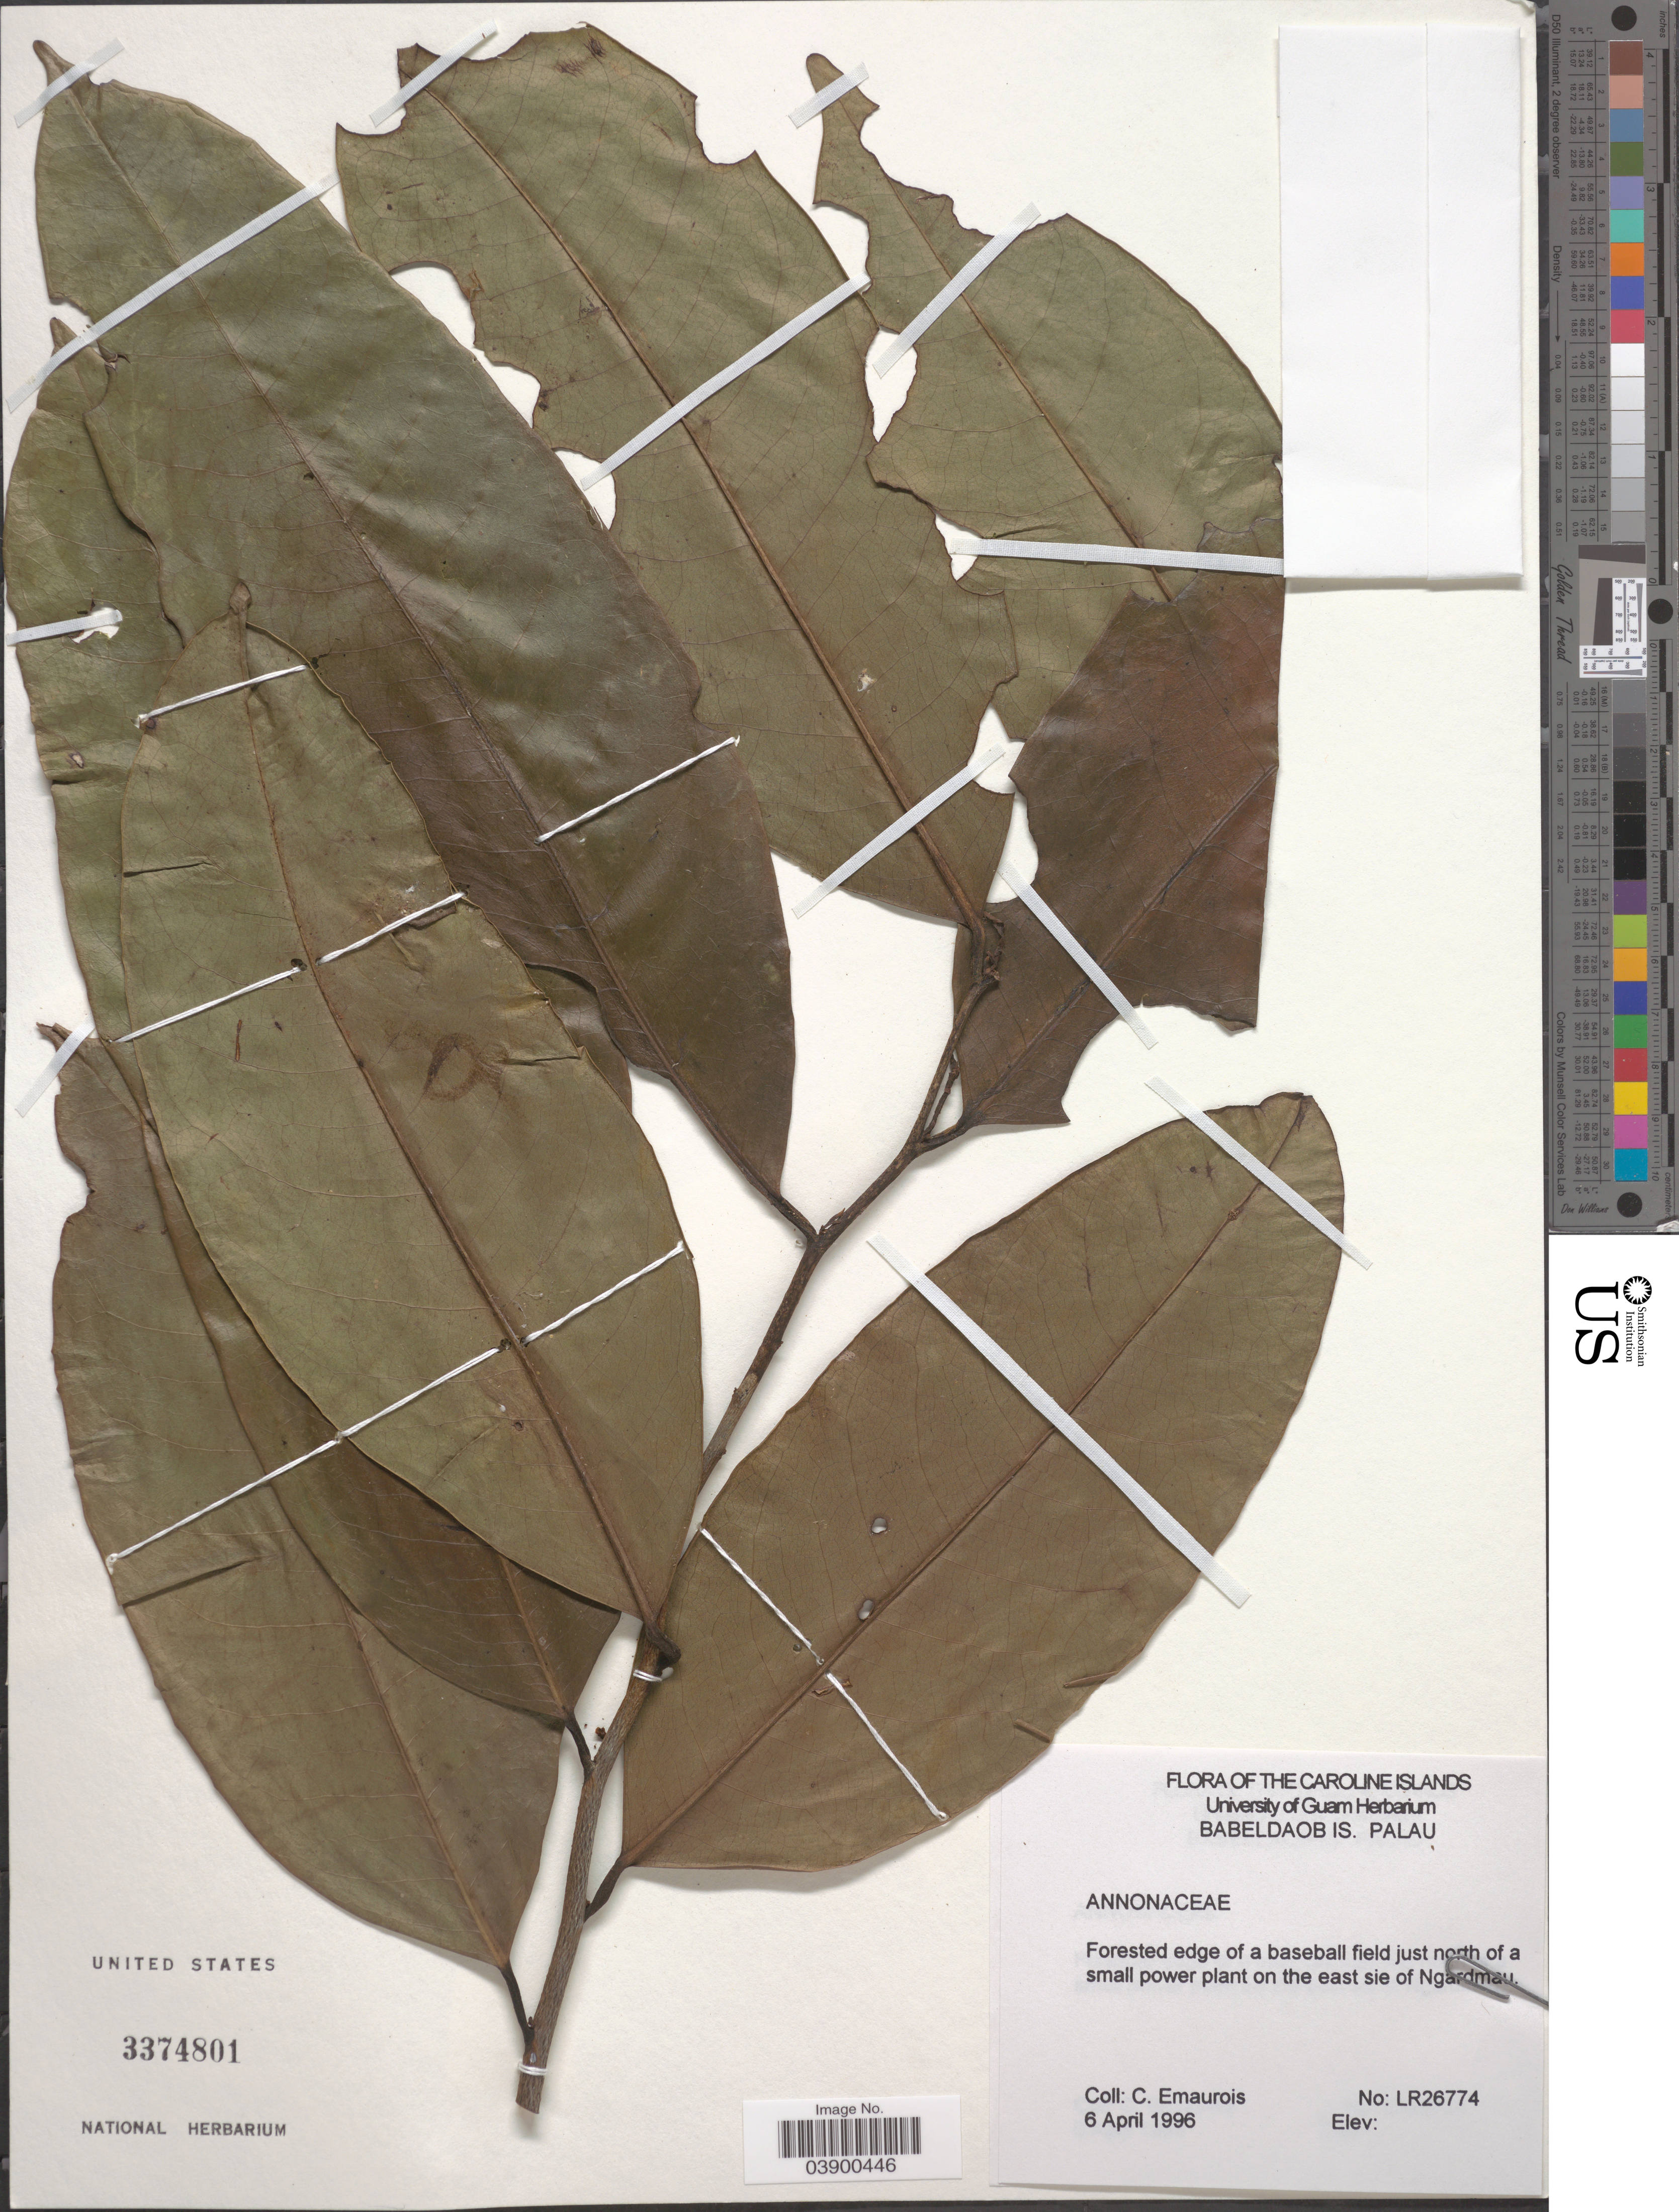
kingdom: Plantae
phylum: Tracheophyta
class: Magnoliopsida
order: Magnoliales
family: Annonaceae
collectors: C. Emaurois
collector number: LR26774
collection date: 1996-04-06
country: Palau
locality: Caroline Islands. Babeldaob Is. Palau. Forested edge of a baseball field just north of a small power plant on the east sie of Ngardmau.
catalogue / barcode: US 3374801